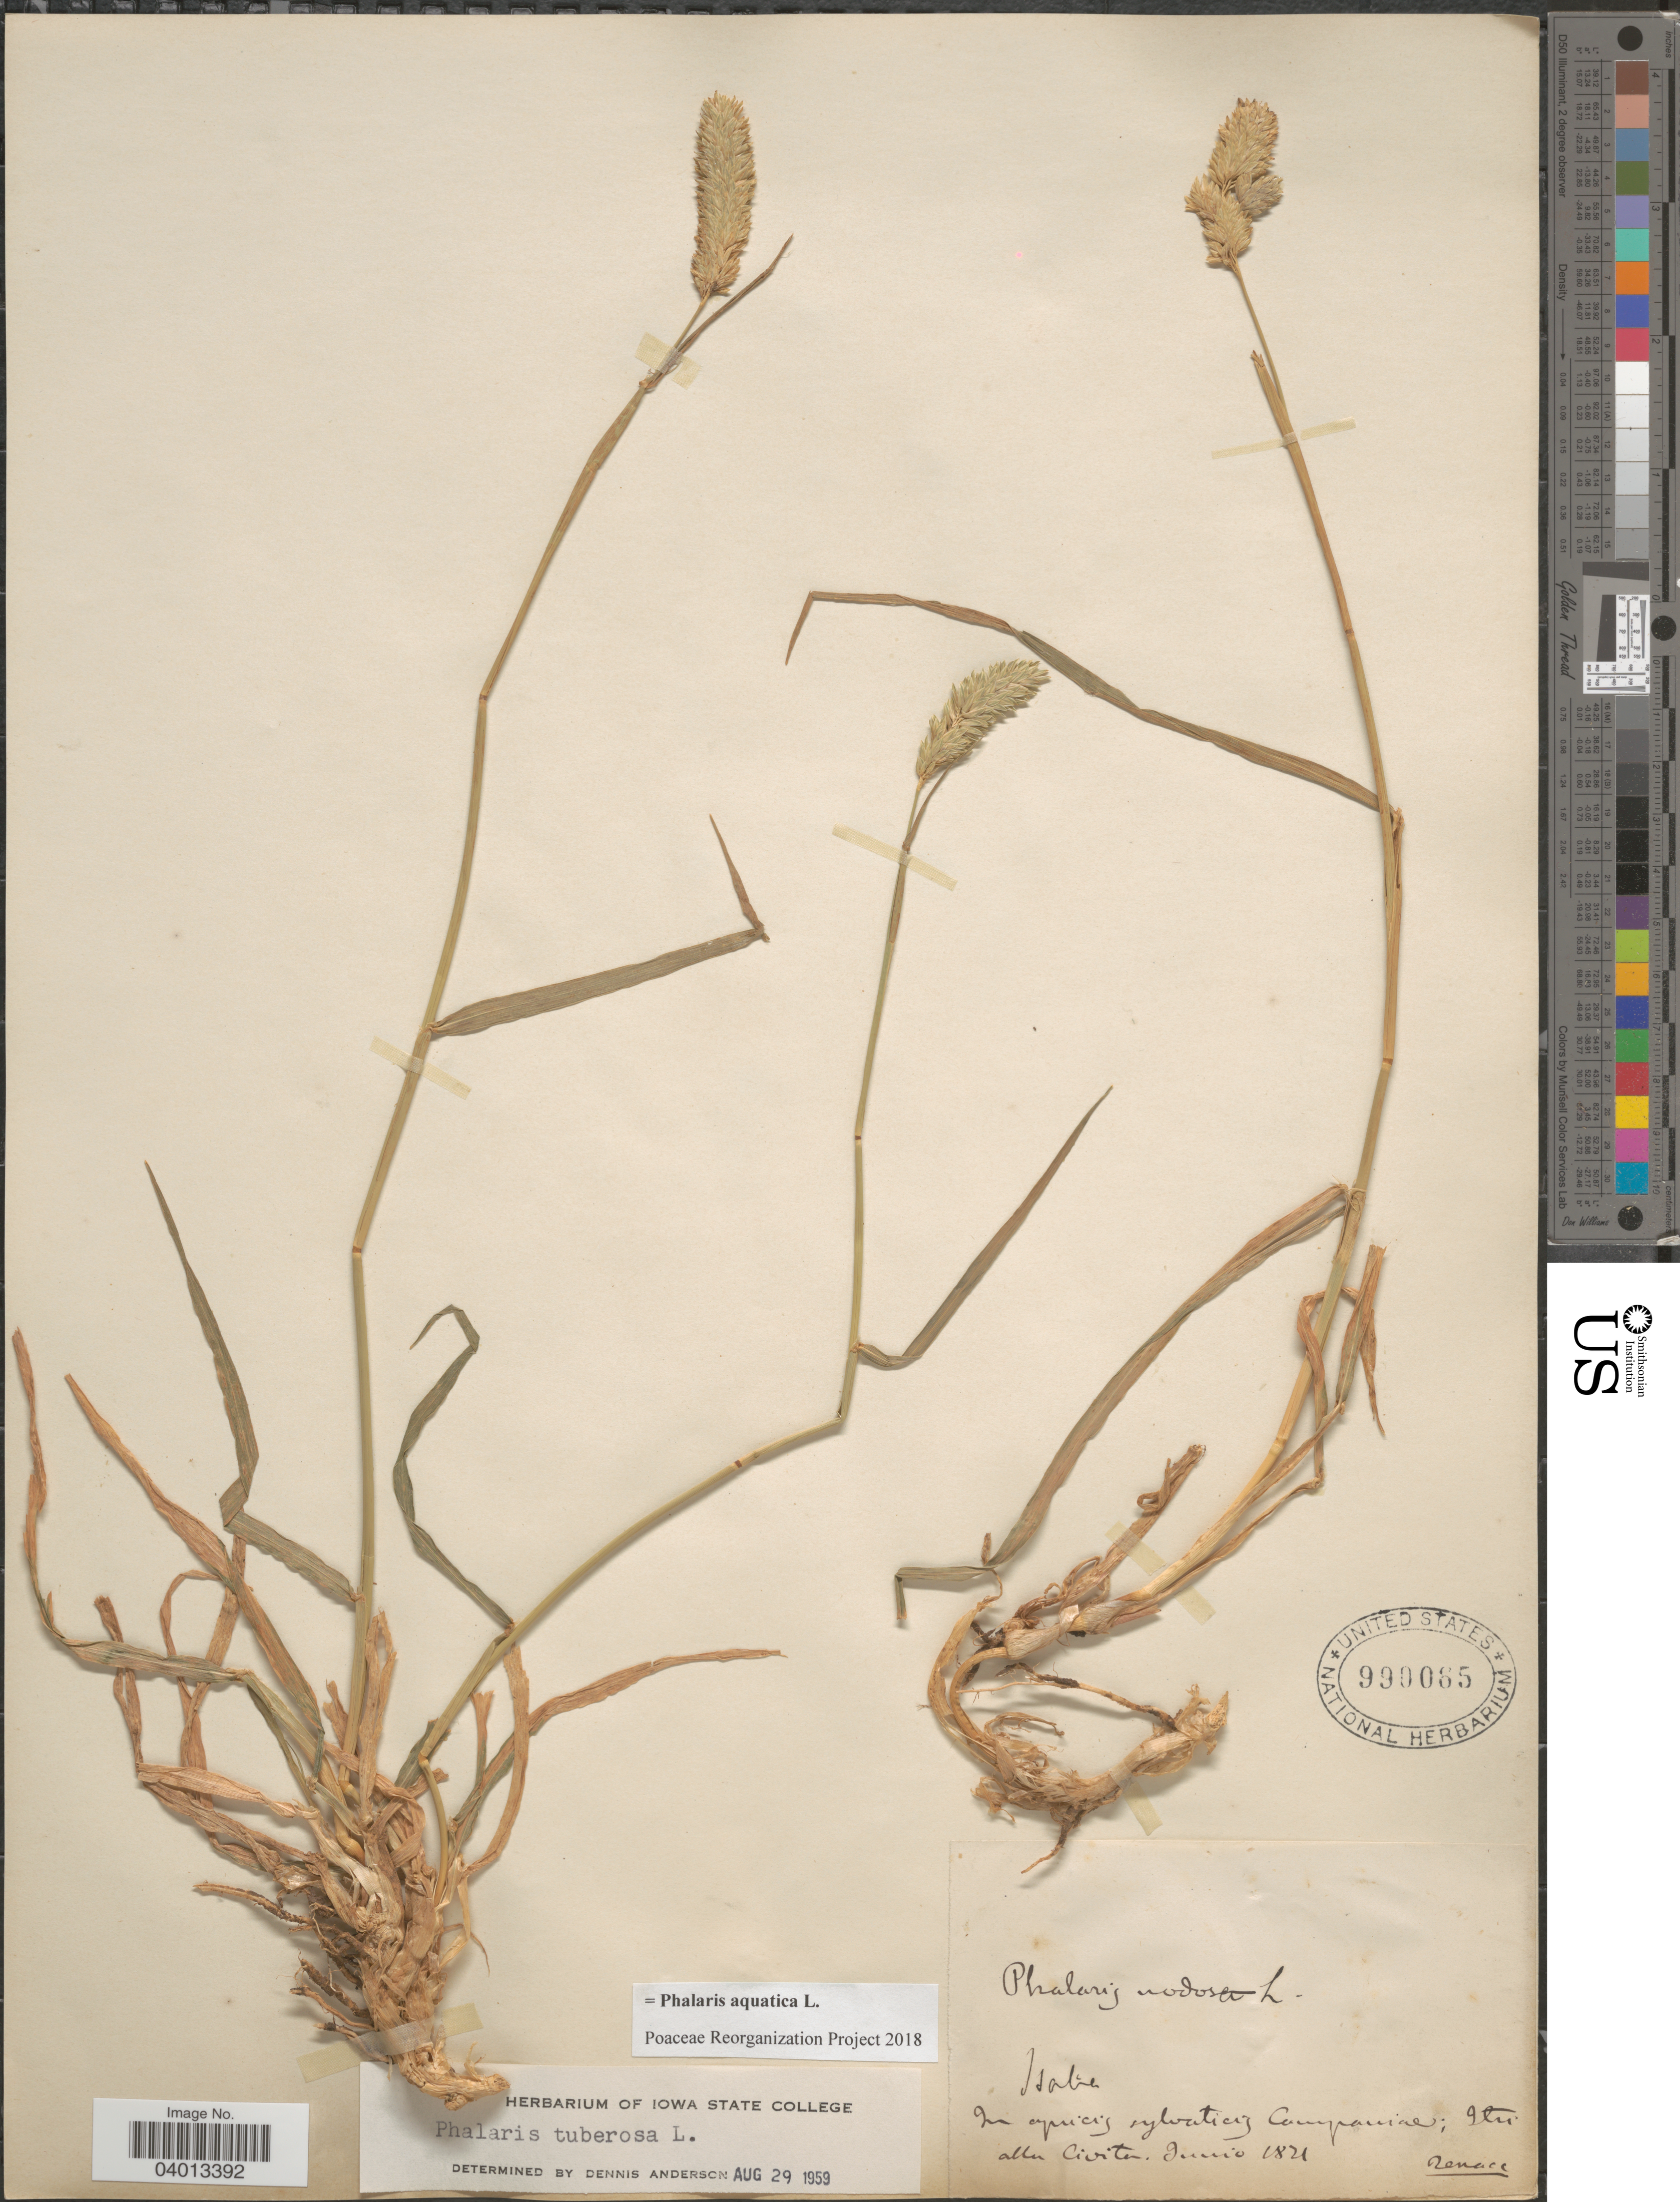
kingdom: Plantae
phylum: Tracheophyta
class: Liliopsida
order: Poales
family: Poaceae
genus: Phalaris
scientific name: Phalaris aquatica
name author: L.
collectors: Renace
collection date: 1821-06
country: Italy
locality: In aprici's sylvatica Campaniae; Iter alla Civita.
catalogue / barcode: US 990065